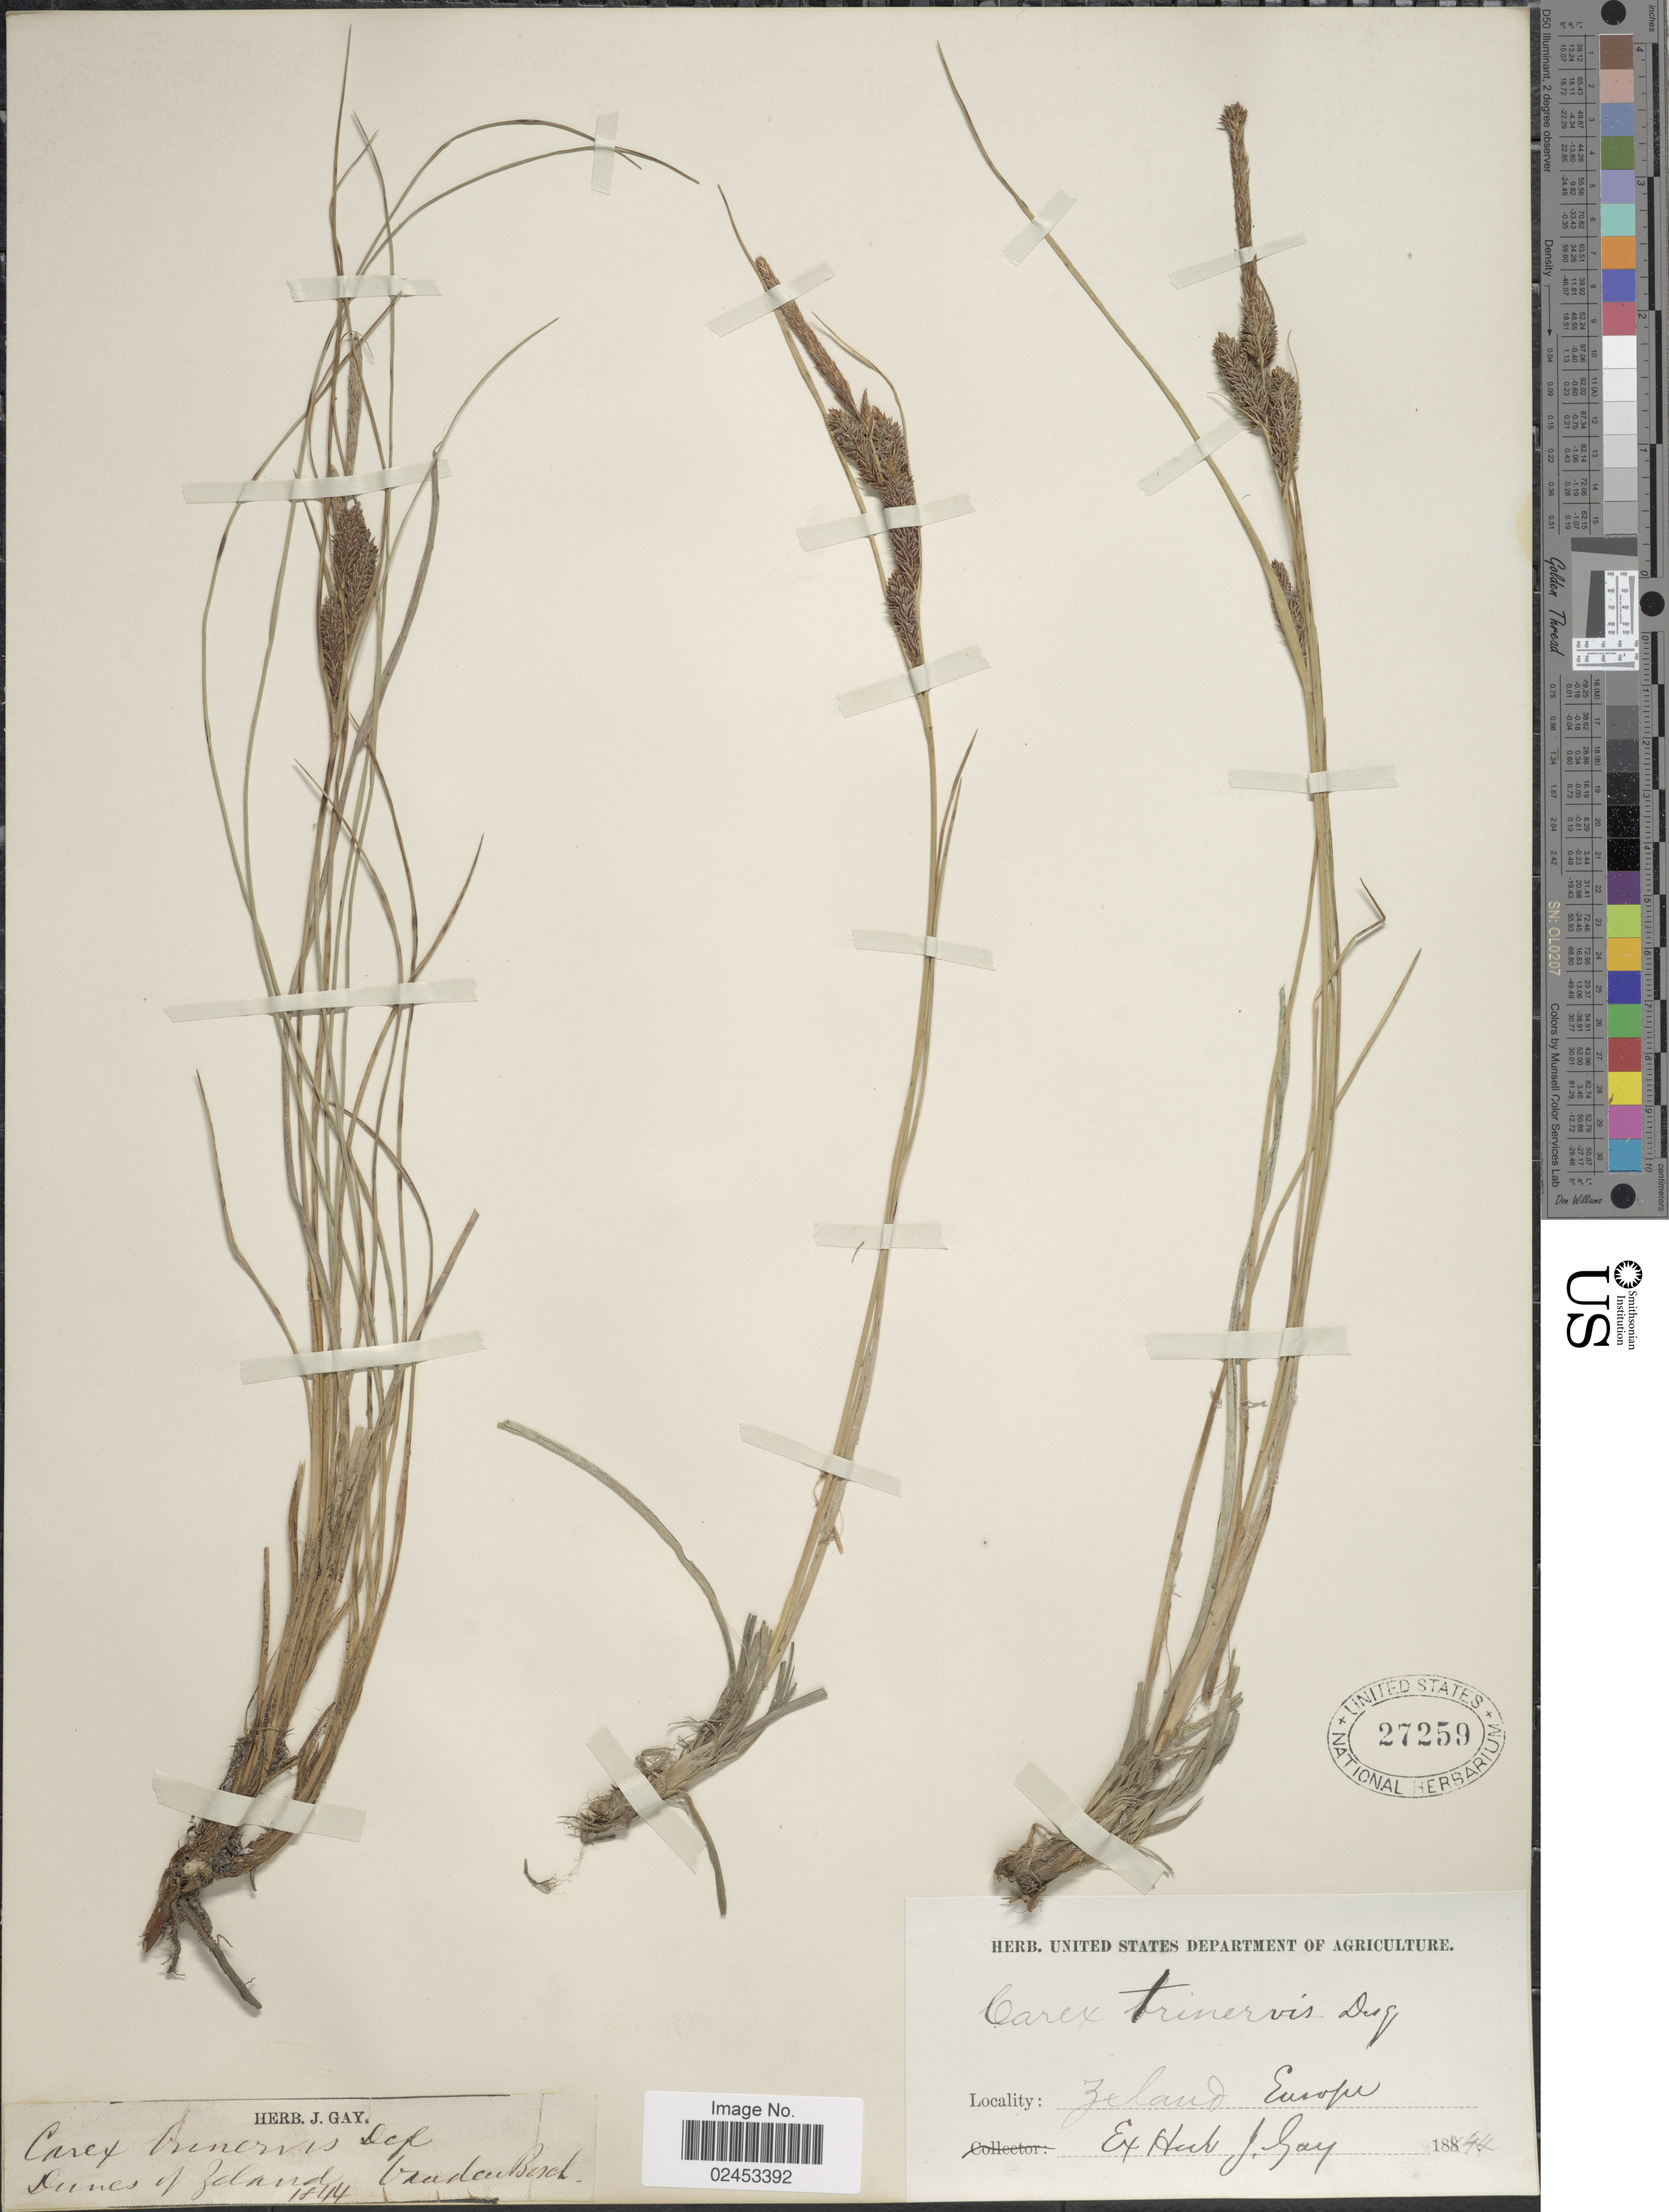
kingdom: Plantae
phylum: Tracheophyta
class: Liliopsida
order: Poales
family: Cyperaceae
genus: Carex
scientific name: Carex trinervis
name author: Degl.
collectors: ex herb. J. Gay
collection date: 1844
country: Netherlands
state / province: Zeeland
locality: Dunes of Zeland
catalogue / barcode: US 27259